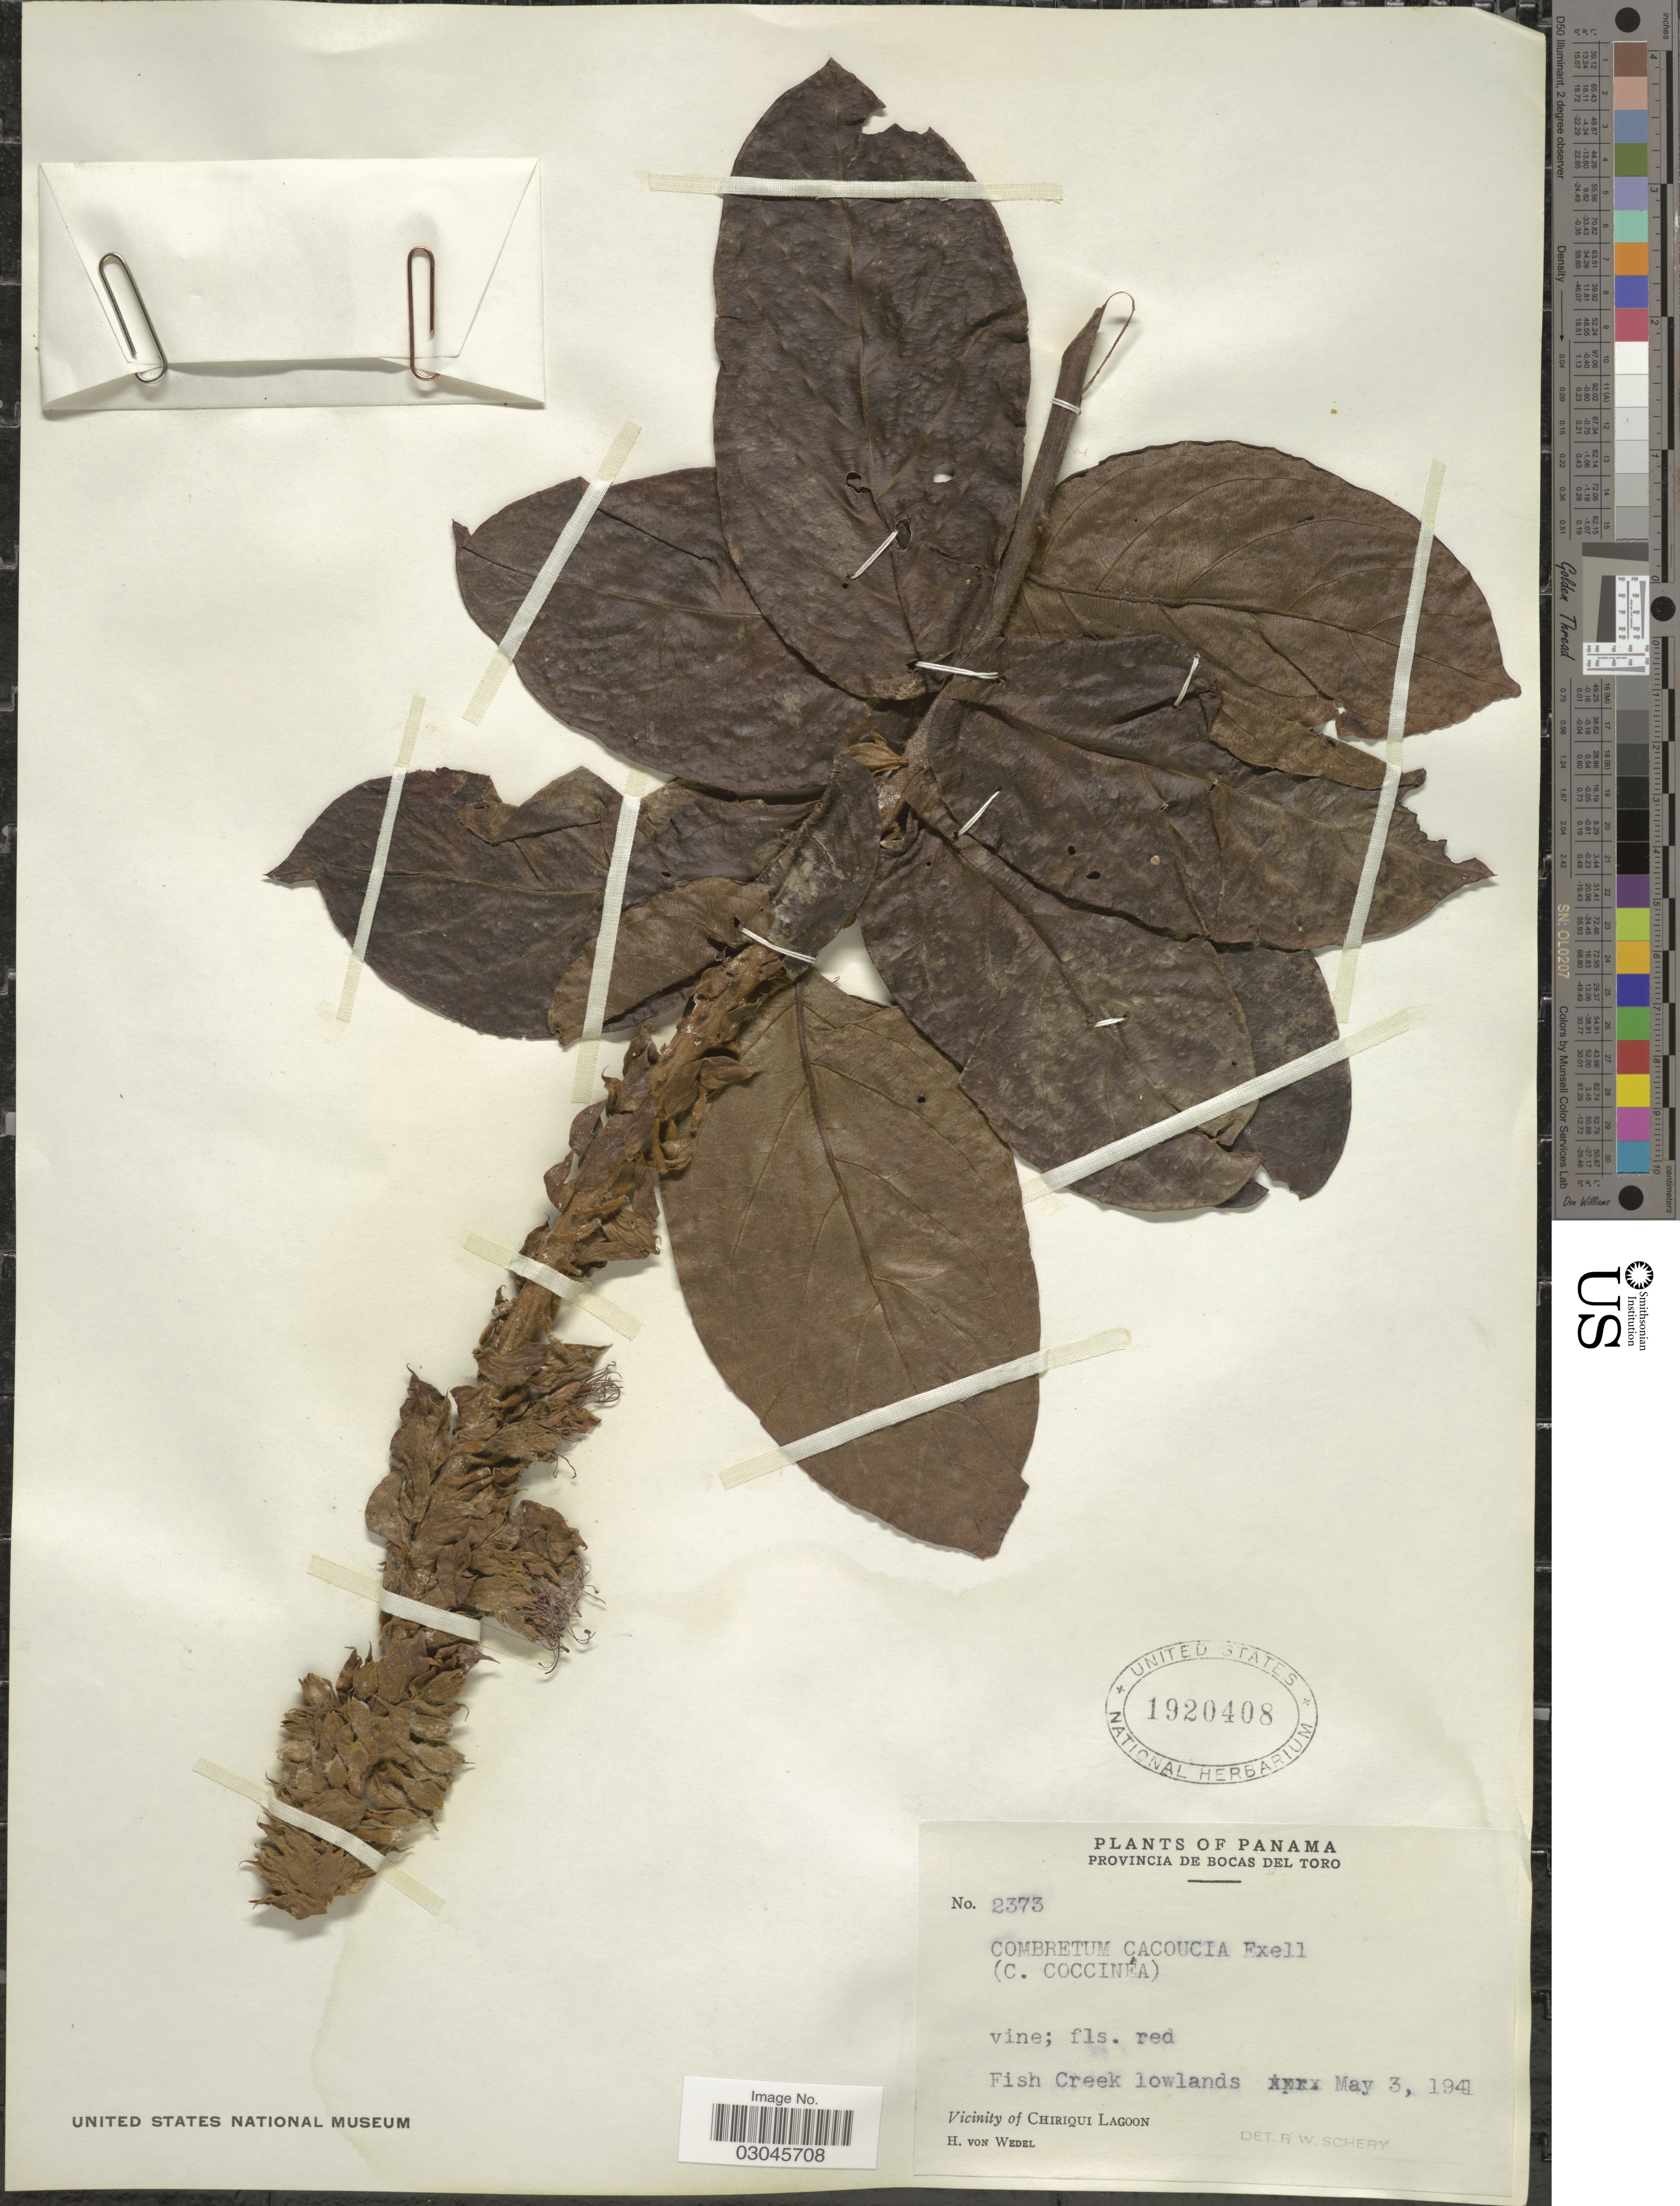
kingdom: Plantae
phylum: Tracheophyta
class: Magnoliopsida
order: Myrtales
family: Combretaceae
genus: Combretum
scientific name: Combretum cacoucia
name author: Exell ex Sandwith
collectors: H. von Wedel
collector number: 2373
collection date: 1941-05-03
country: Panama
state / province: Bocas del Toro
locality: Fish Creek lowlands, Vicinity of Chiriqui Lagoon.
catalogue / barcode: US 1920408